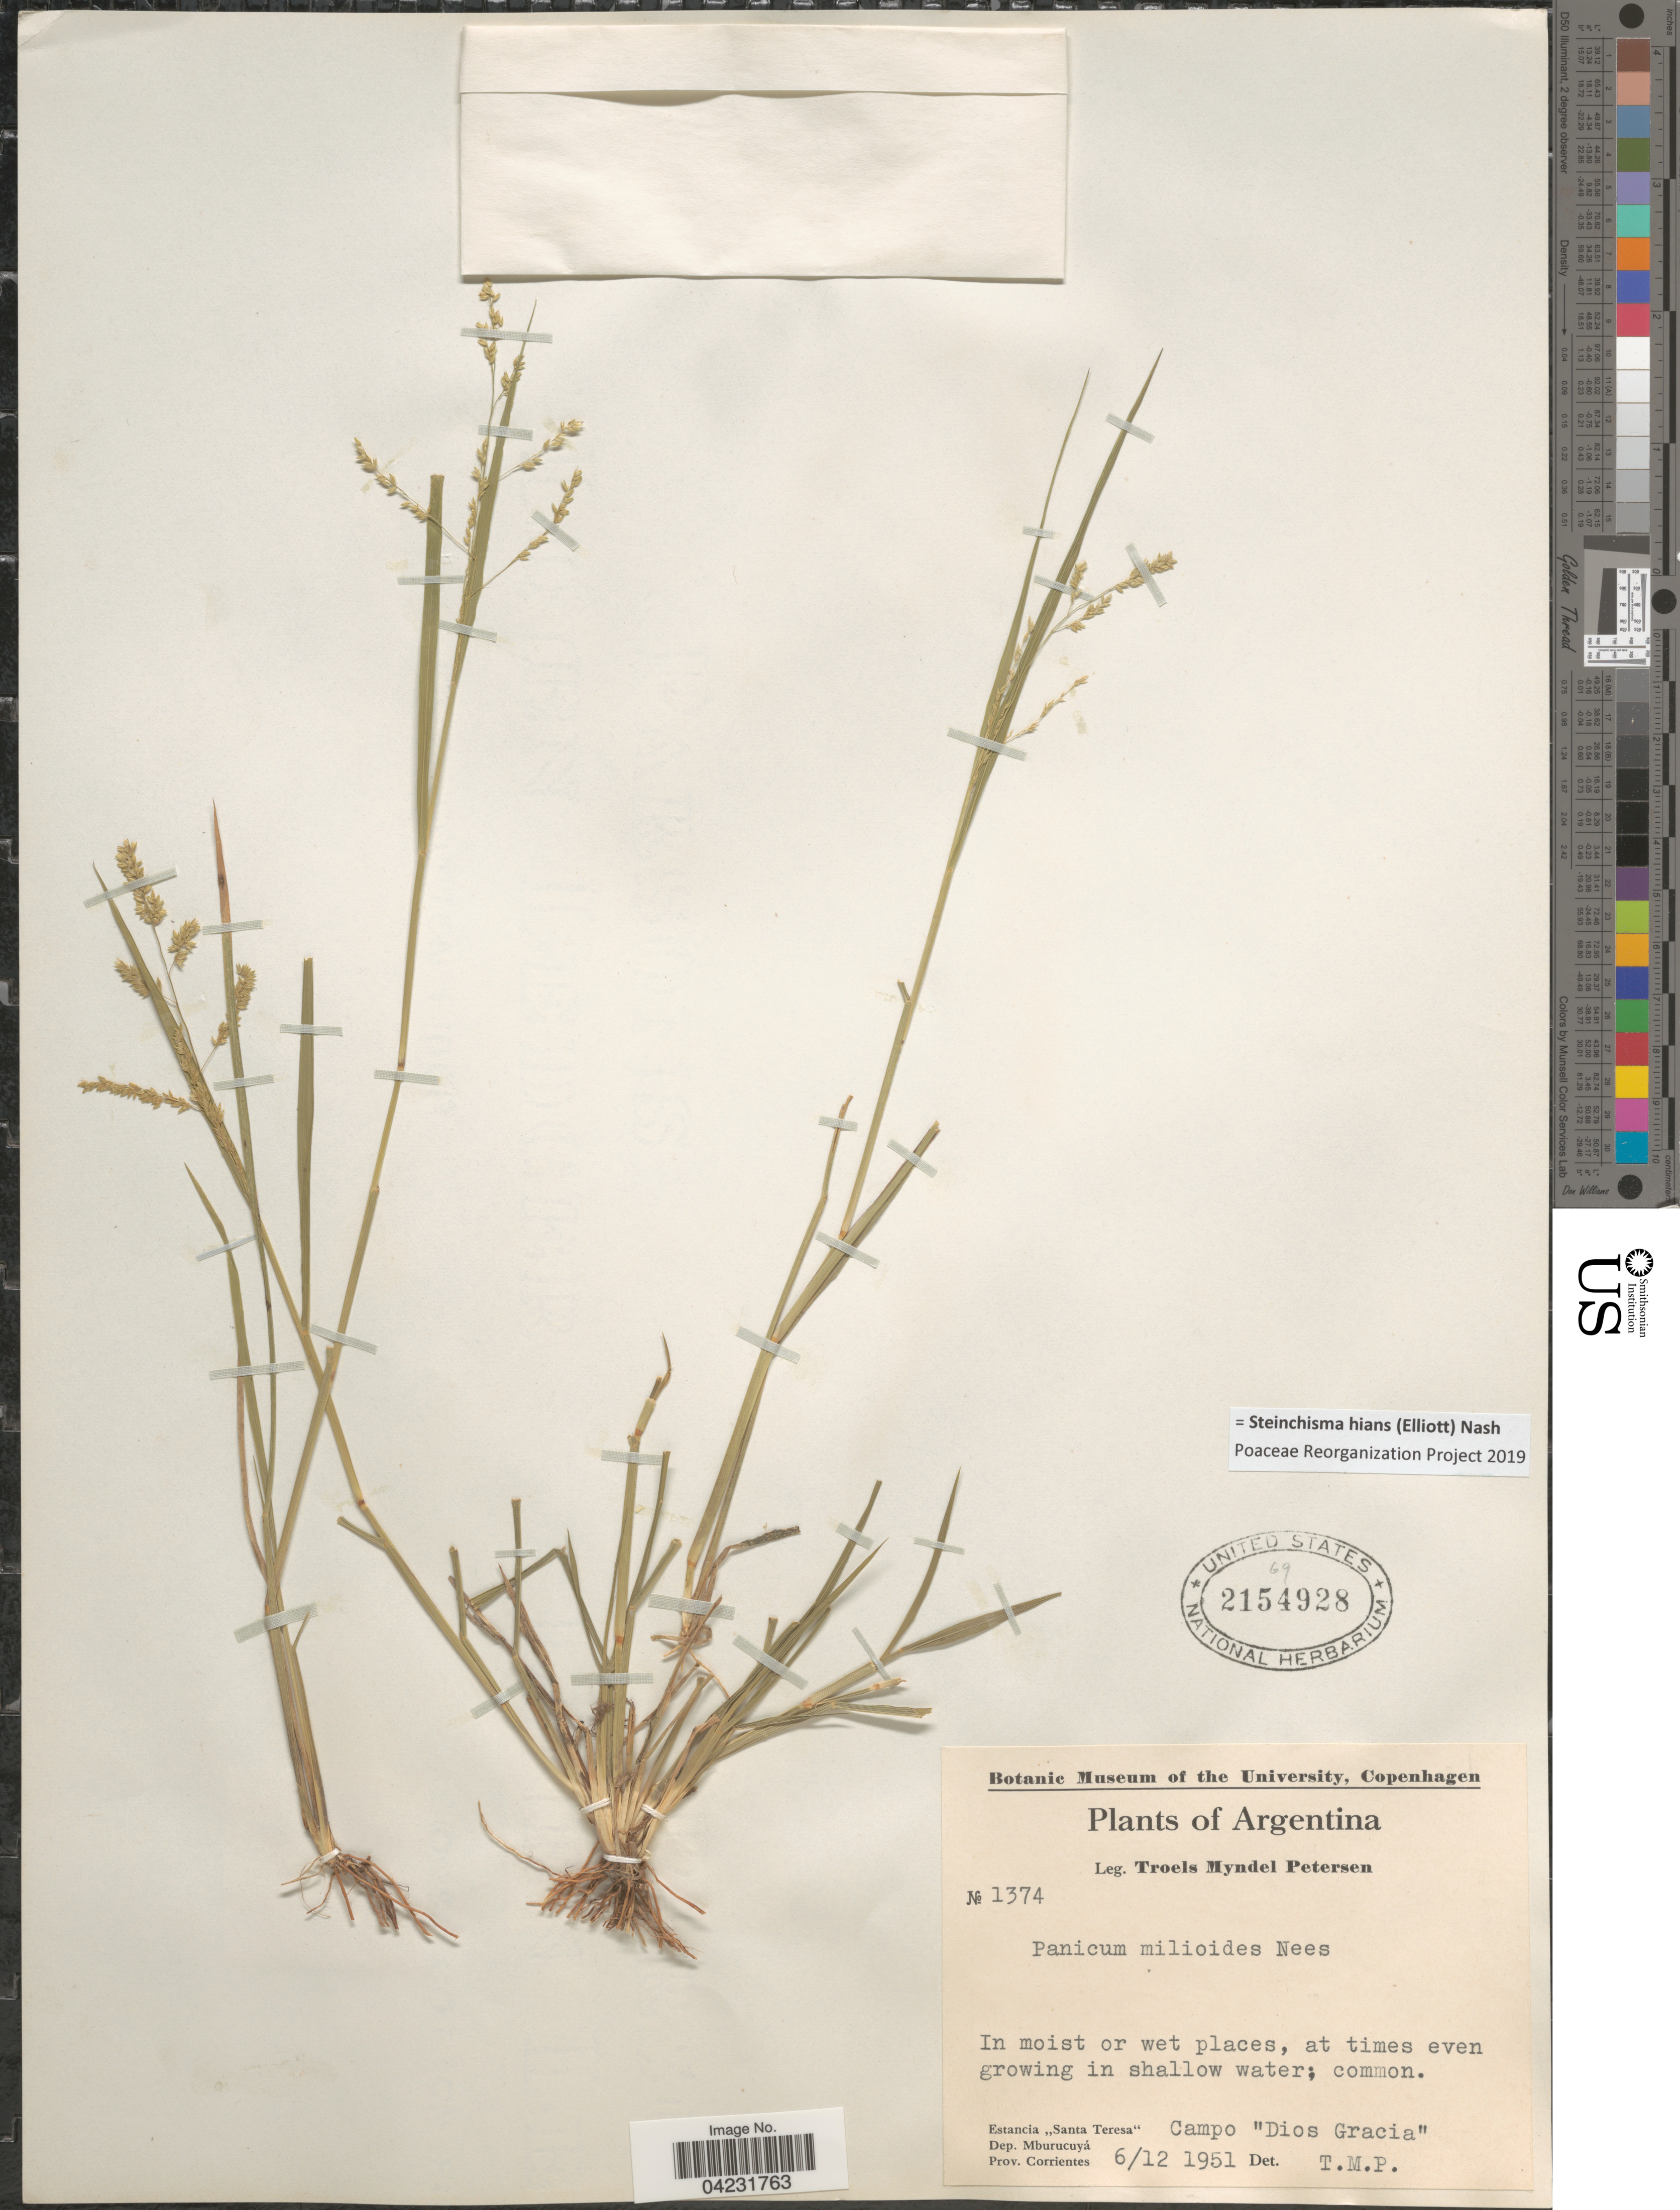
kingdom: Plantae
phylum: Tracheophyta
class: Liliopsida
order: Poales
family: Poaceae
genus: Steinchisma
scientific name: Steinchisma hians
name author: (Elliott) Nash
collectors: T. M. Petersen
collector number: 1374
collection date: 1951-12-06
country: Argentina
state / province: Corrientes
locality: In moist or wet places, at times even growing in shallow water. Estancia "Santa Teresa" Campo "Dios Gracia". Dep. Mburucuyá.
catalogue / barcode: US 2154928